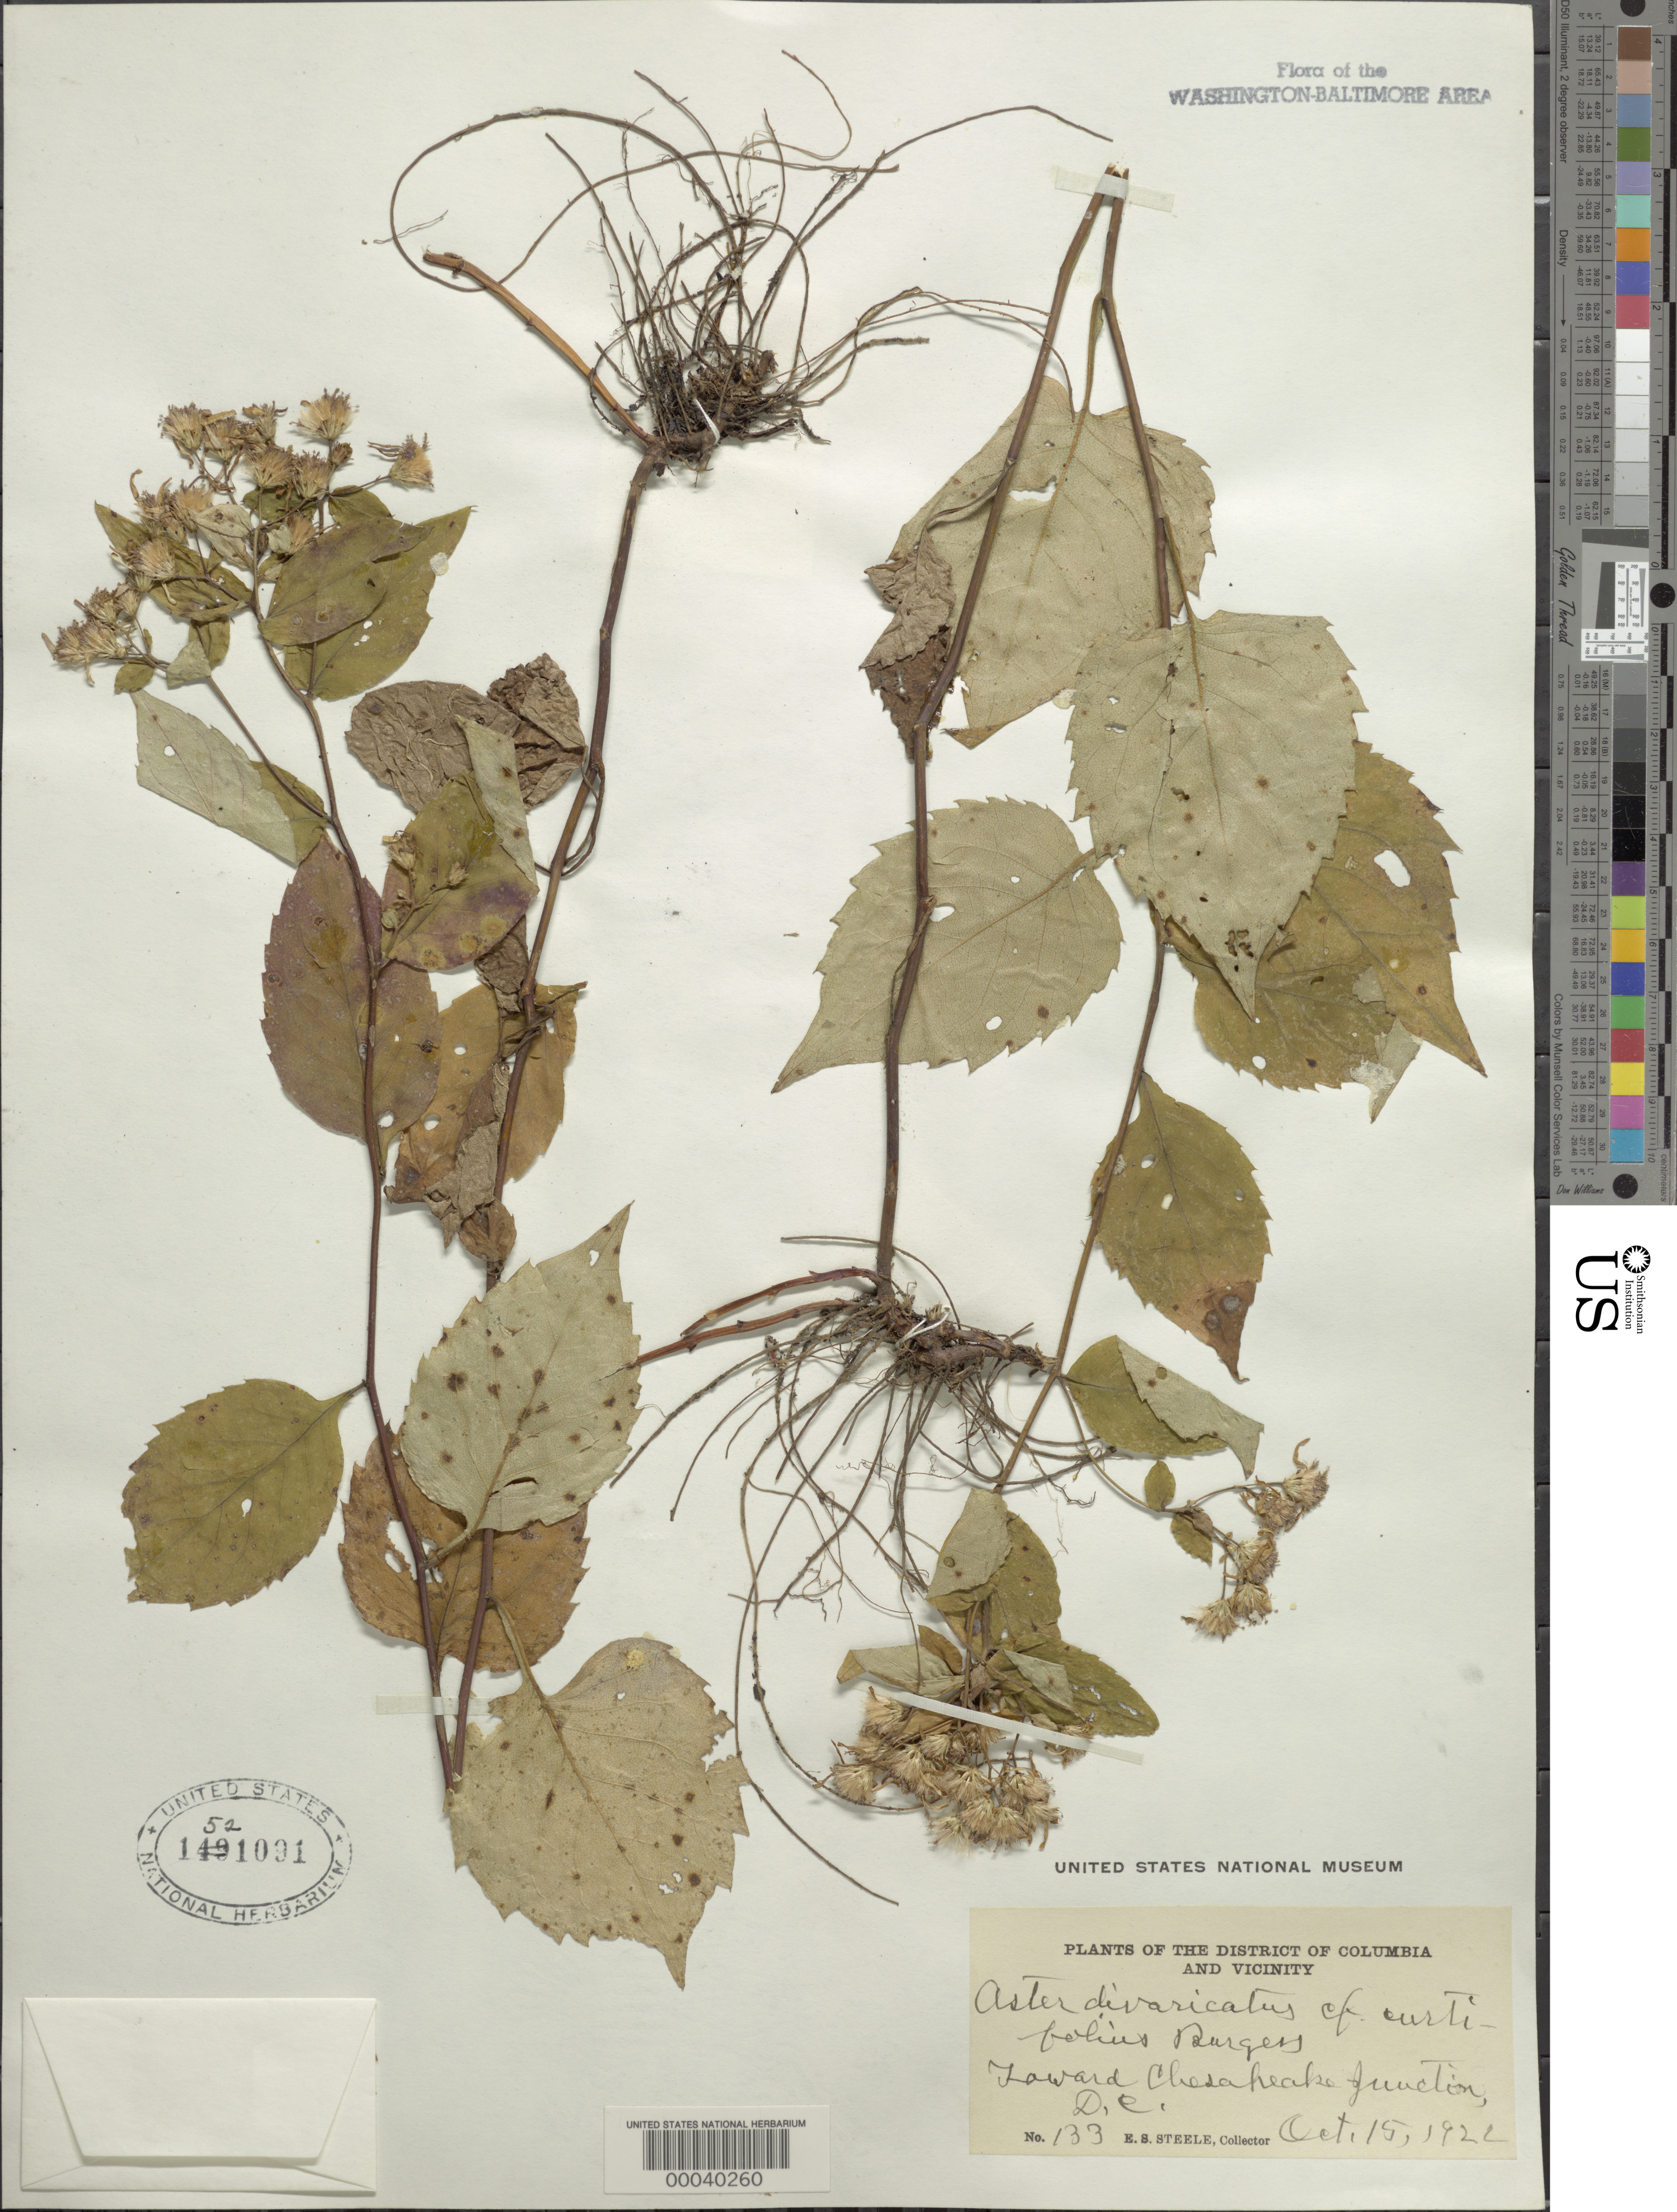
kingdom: Plantae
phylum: Tracheophyta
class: Magnoliopsida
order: Asterales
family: Asteraceae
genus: Eurybia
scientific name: Eurybia divaricata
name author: (L.) G.L. Nesom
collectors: E. Steele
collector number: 133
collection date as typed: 15 Oct 1922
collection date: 1922-10-15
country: United States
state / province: District of Columbia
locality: toward Chesapeake junction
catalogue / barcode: US 1521091